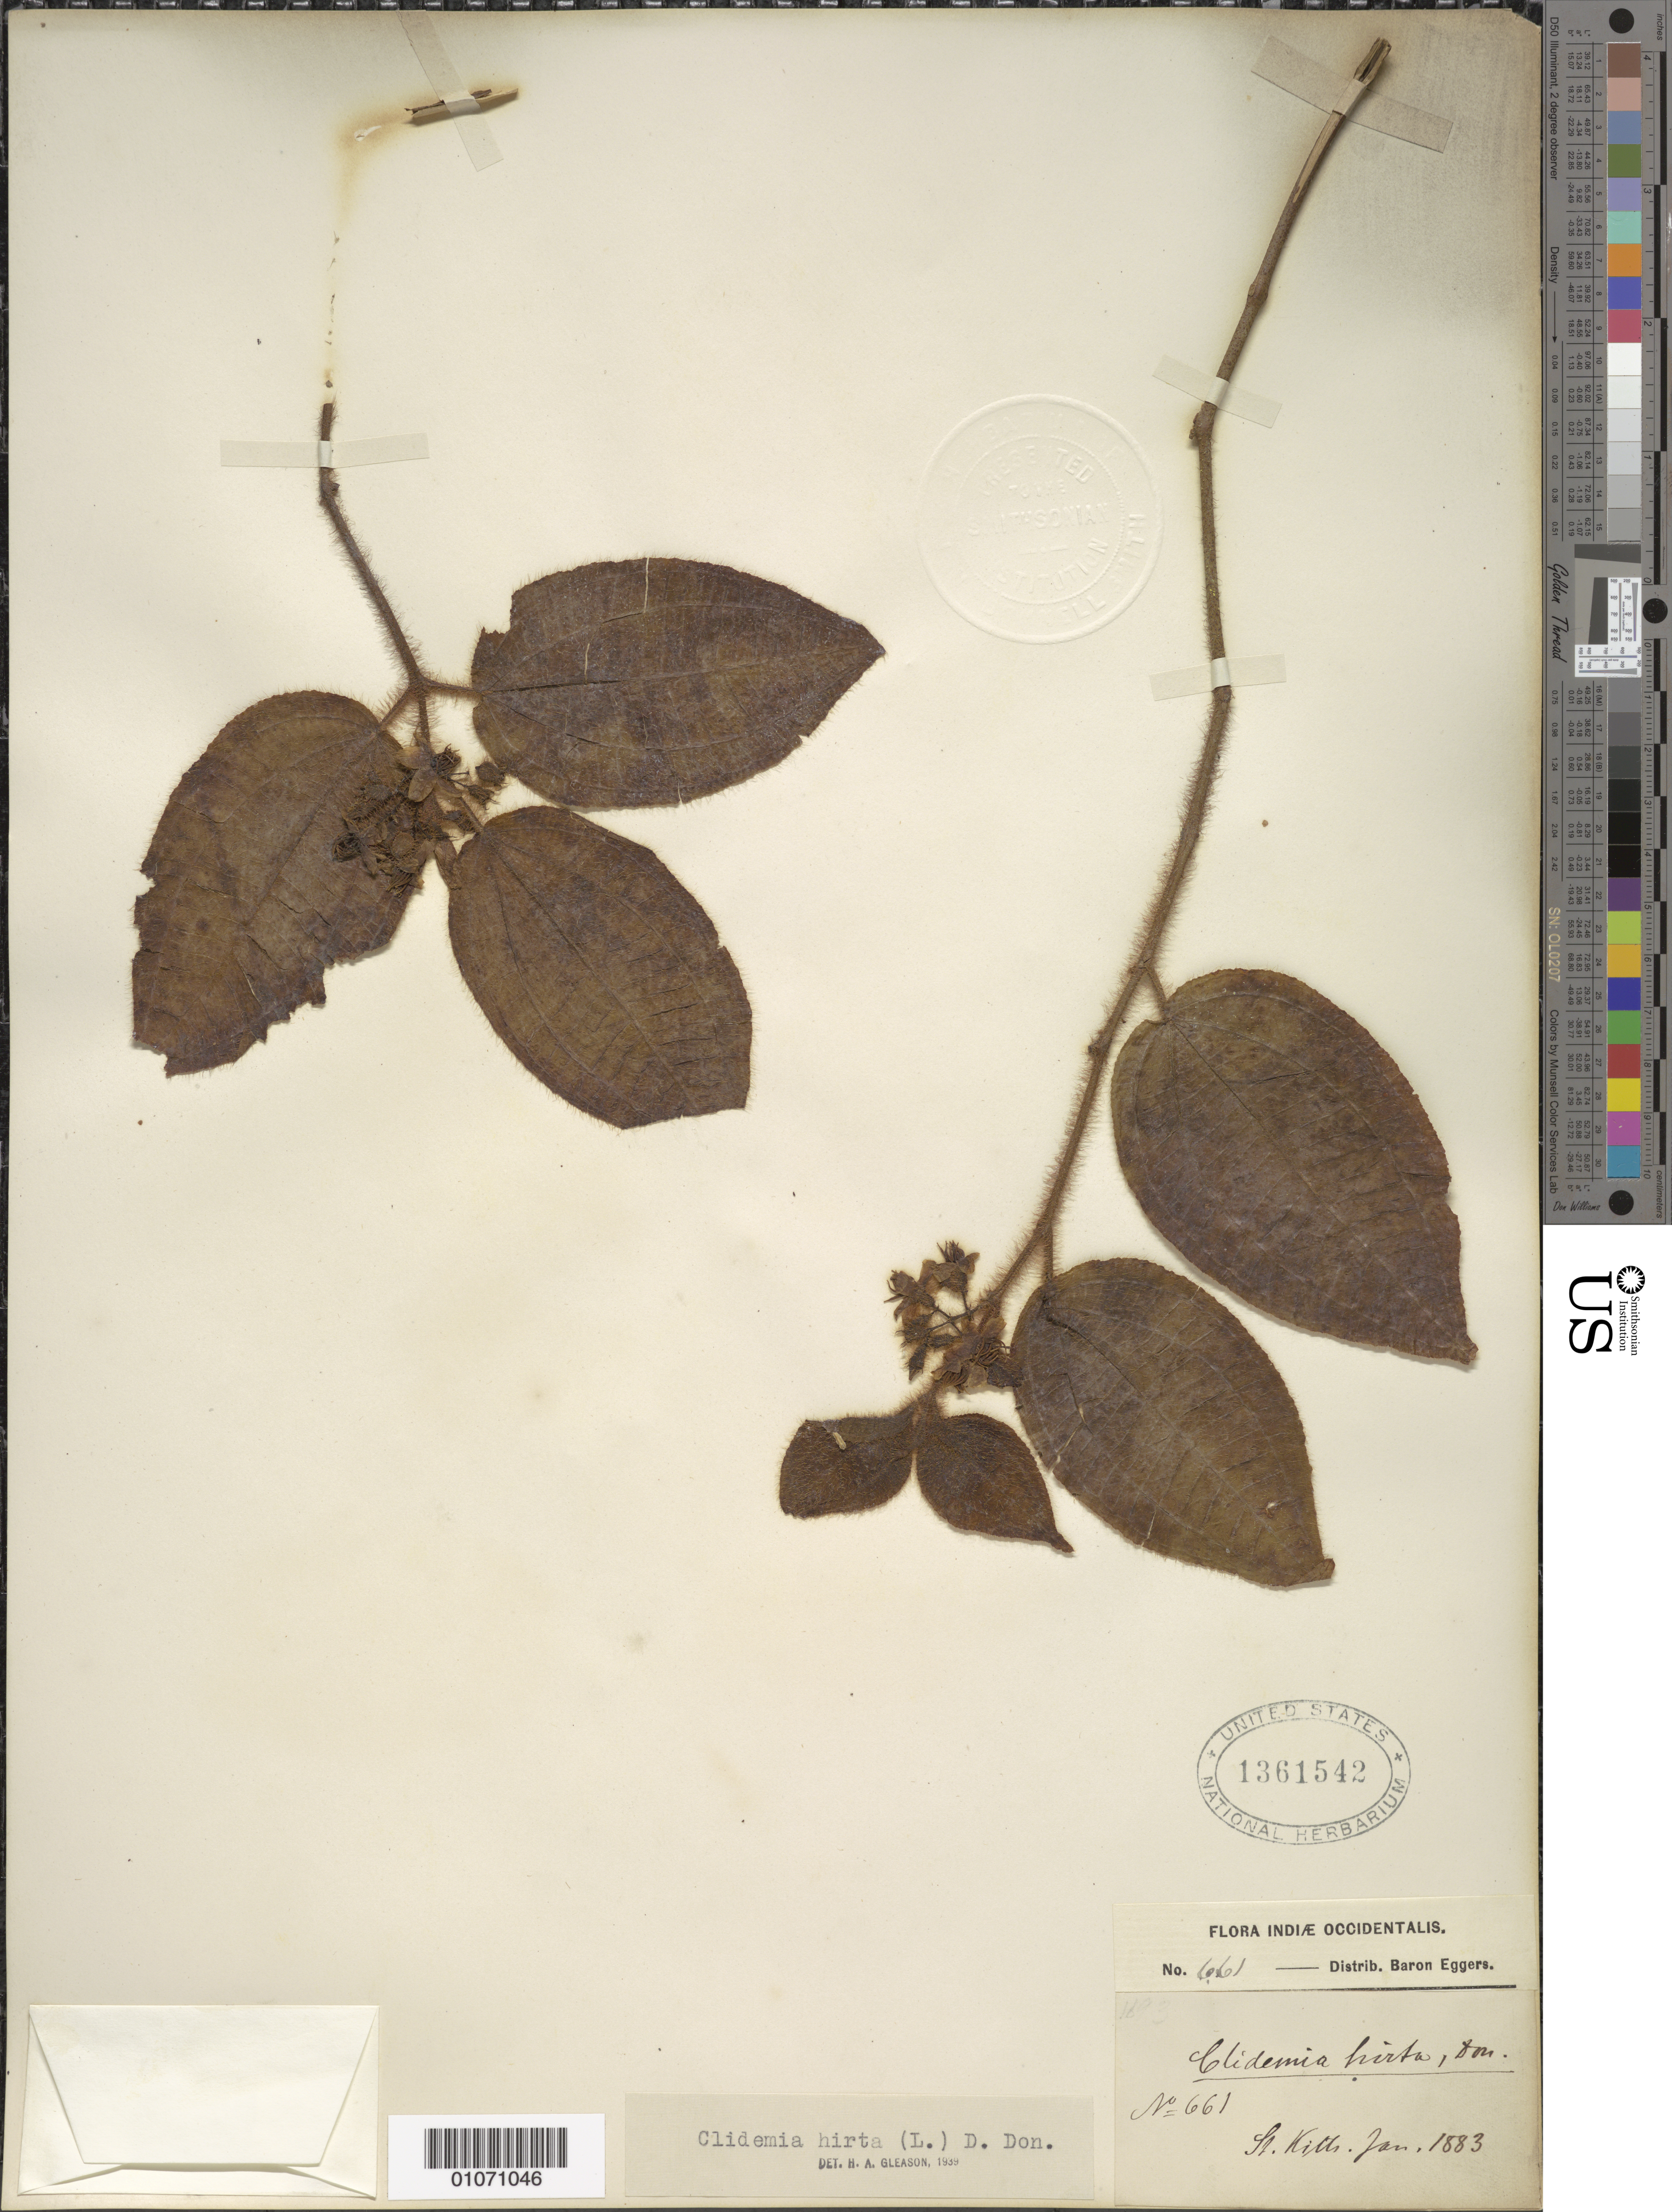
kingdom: Plantae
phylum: Tracheophyta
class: Magnoliopsida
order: Myrtales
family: Melastomataceae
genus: Clidemia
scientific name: Clidemia hirta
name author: (L.) D. Don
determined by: Gleason, H. A.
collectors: H. F. A. von Eggers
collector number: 661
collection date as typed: Jan 1883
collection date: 1883-01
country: St. Christopher-Nevis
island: St. Christopher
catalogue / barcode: US 1361542